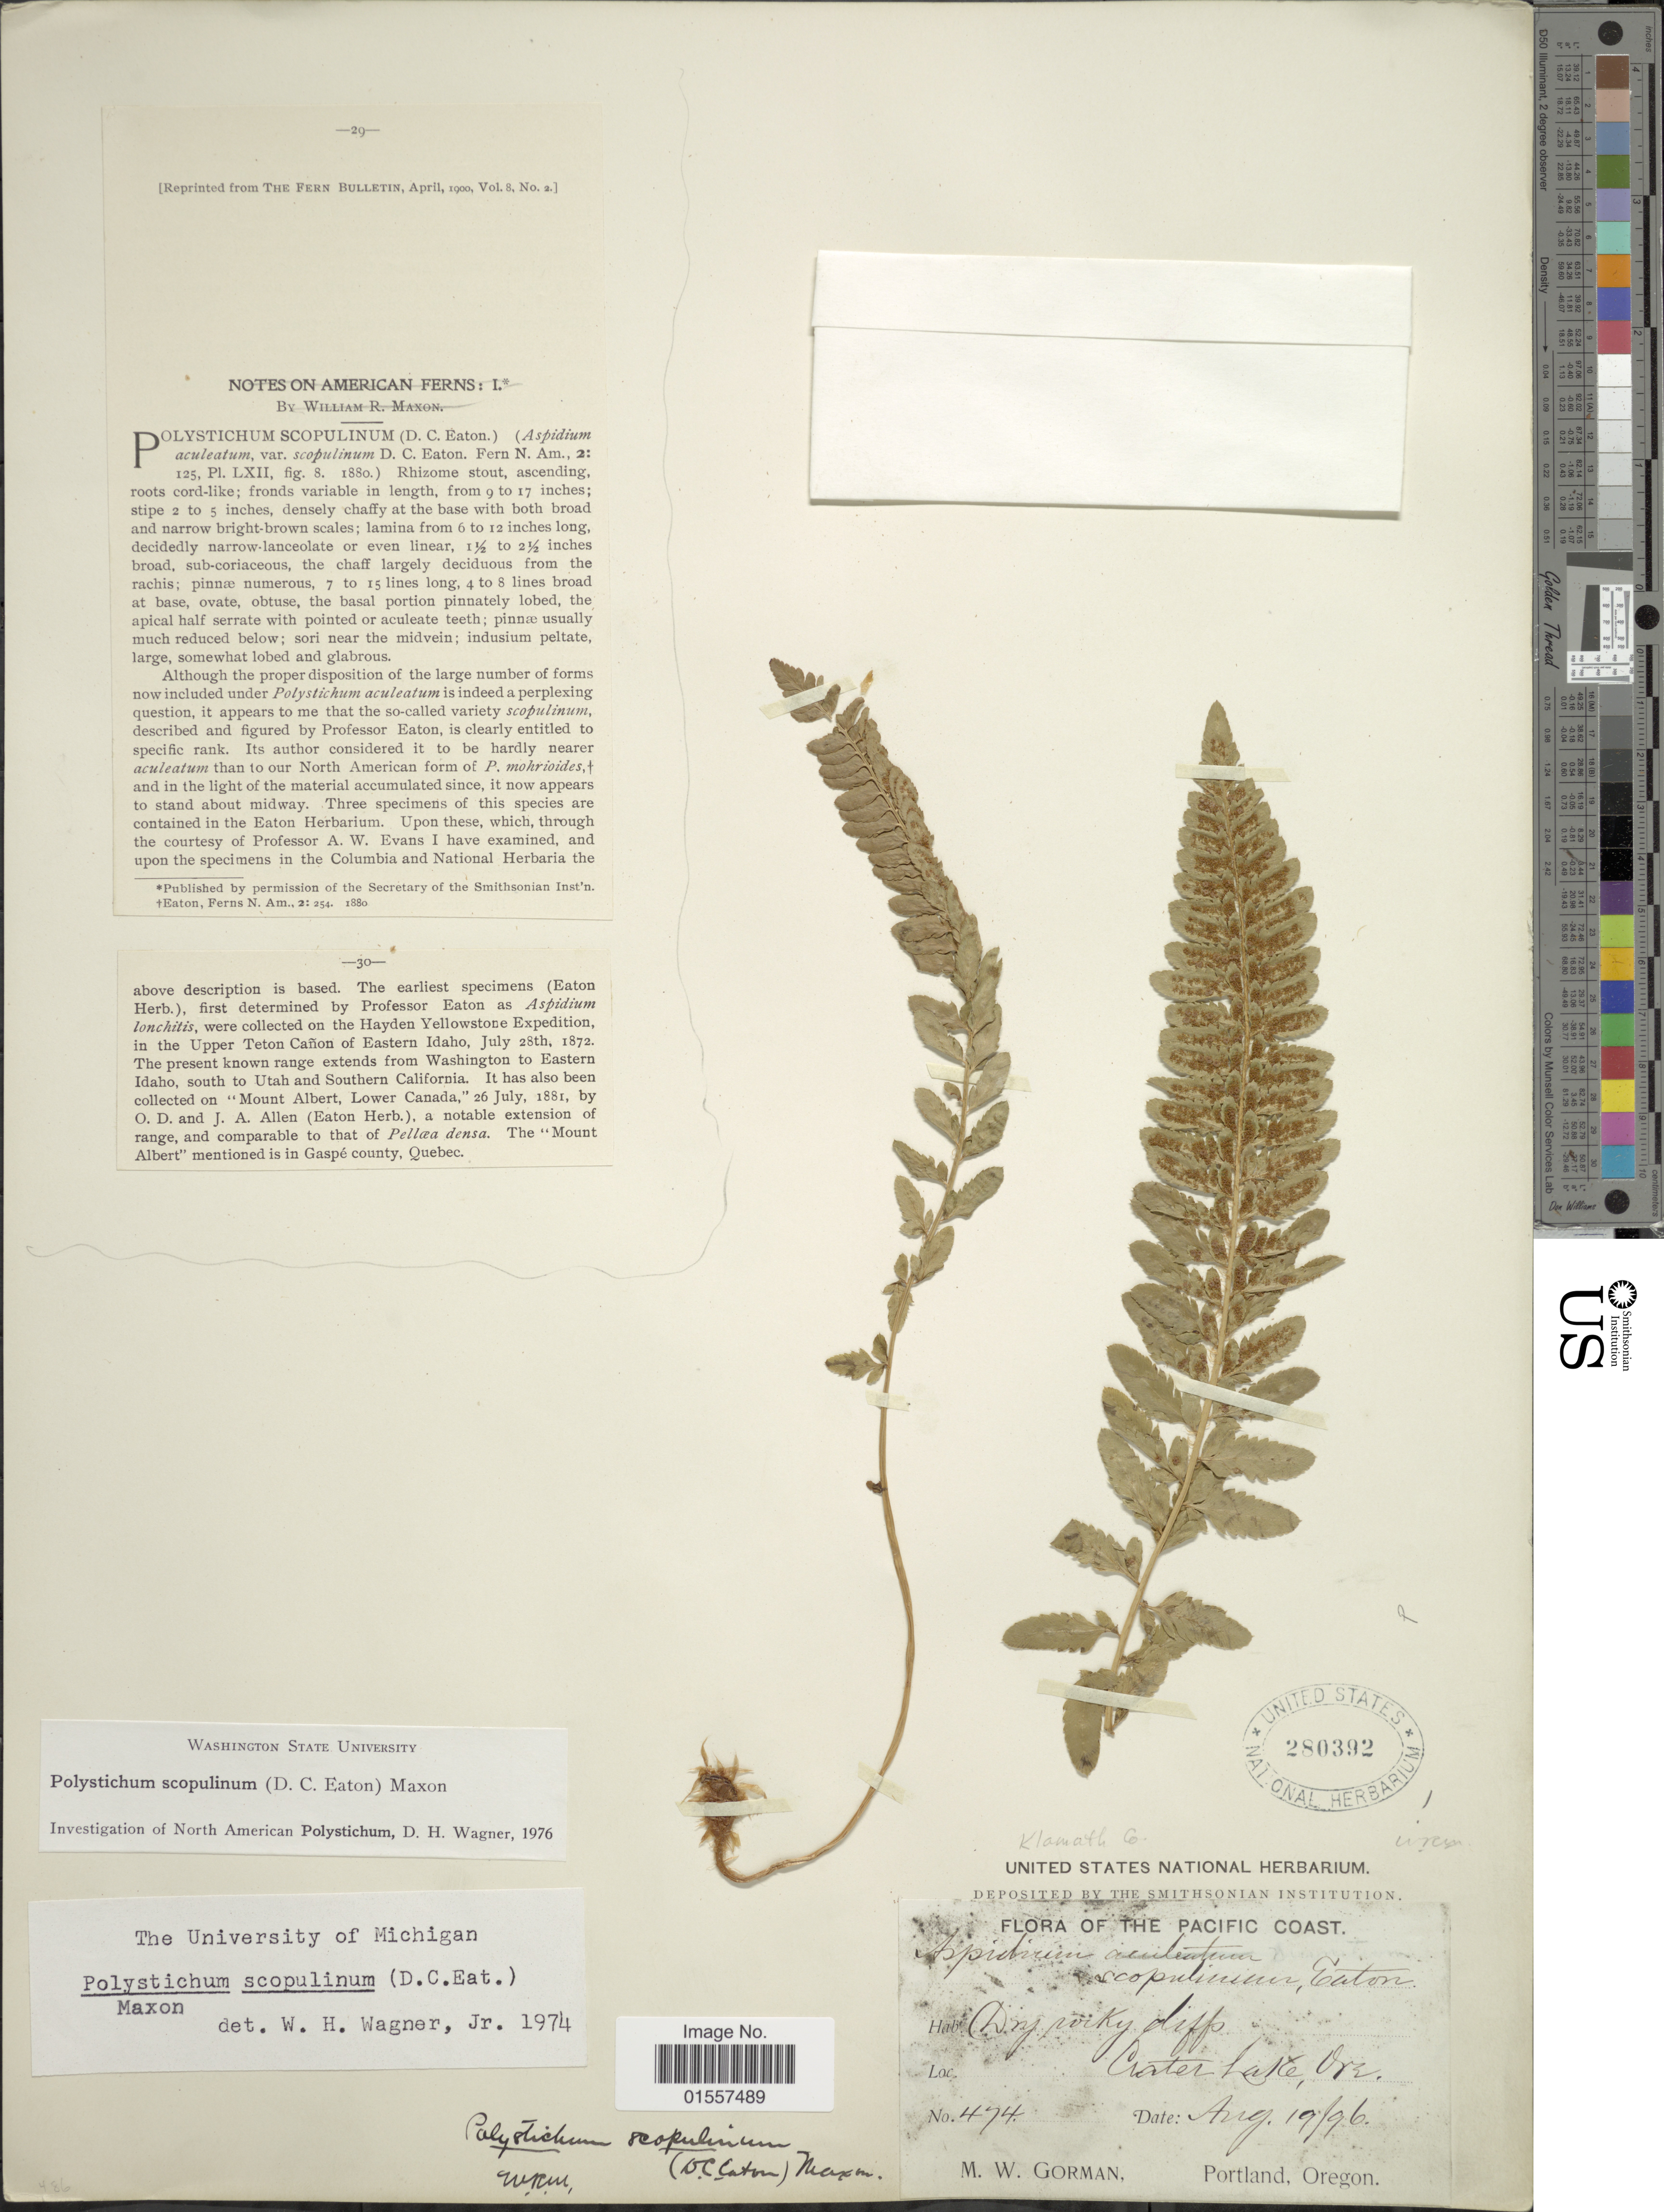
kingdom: Plantae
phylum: Tracheophyta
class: Polypodiopsida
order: Polypodiales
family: Dryopteridaceae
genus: Polystichum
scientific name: Polystichum scopulinum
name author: (D.C. Eaton) Maxon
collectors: M. W. Gorman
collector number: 474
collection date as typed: Transcribed d/m/y: 19/8/96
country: United States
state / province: Oregon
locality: Pacific Coast, Portland, Oregon, Carter Lake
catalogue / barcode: US 280392